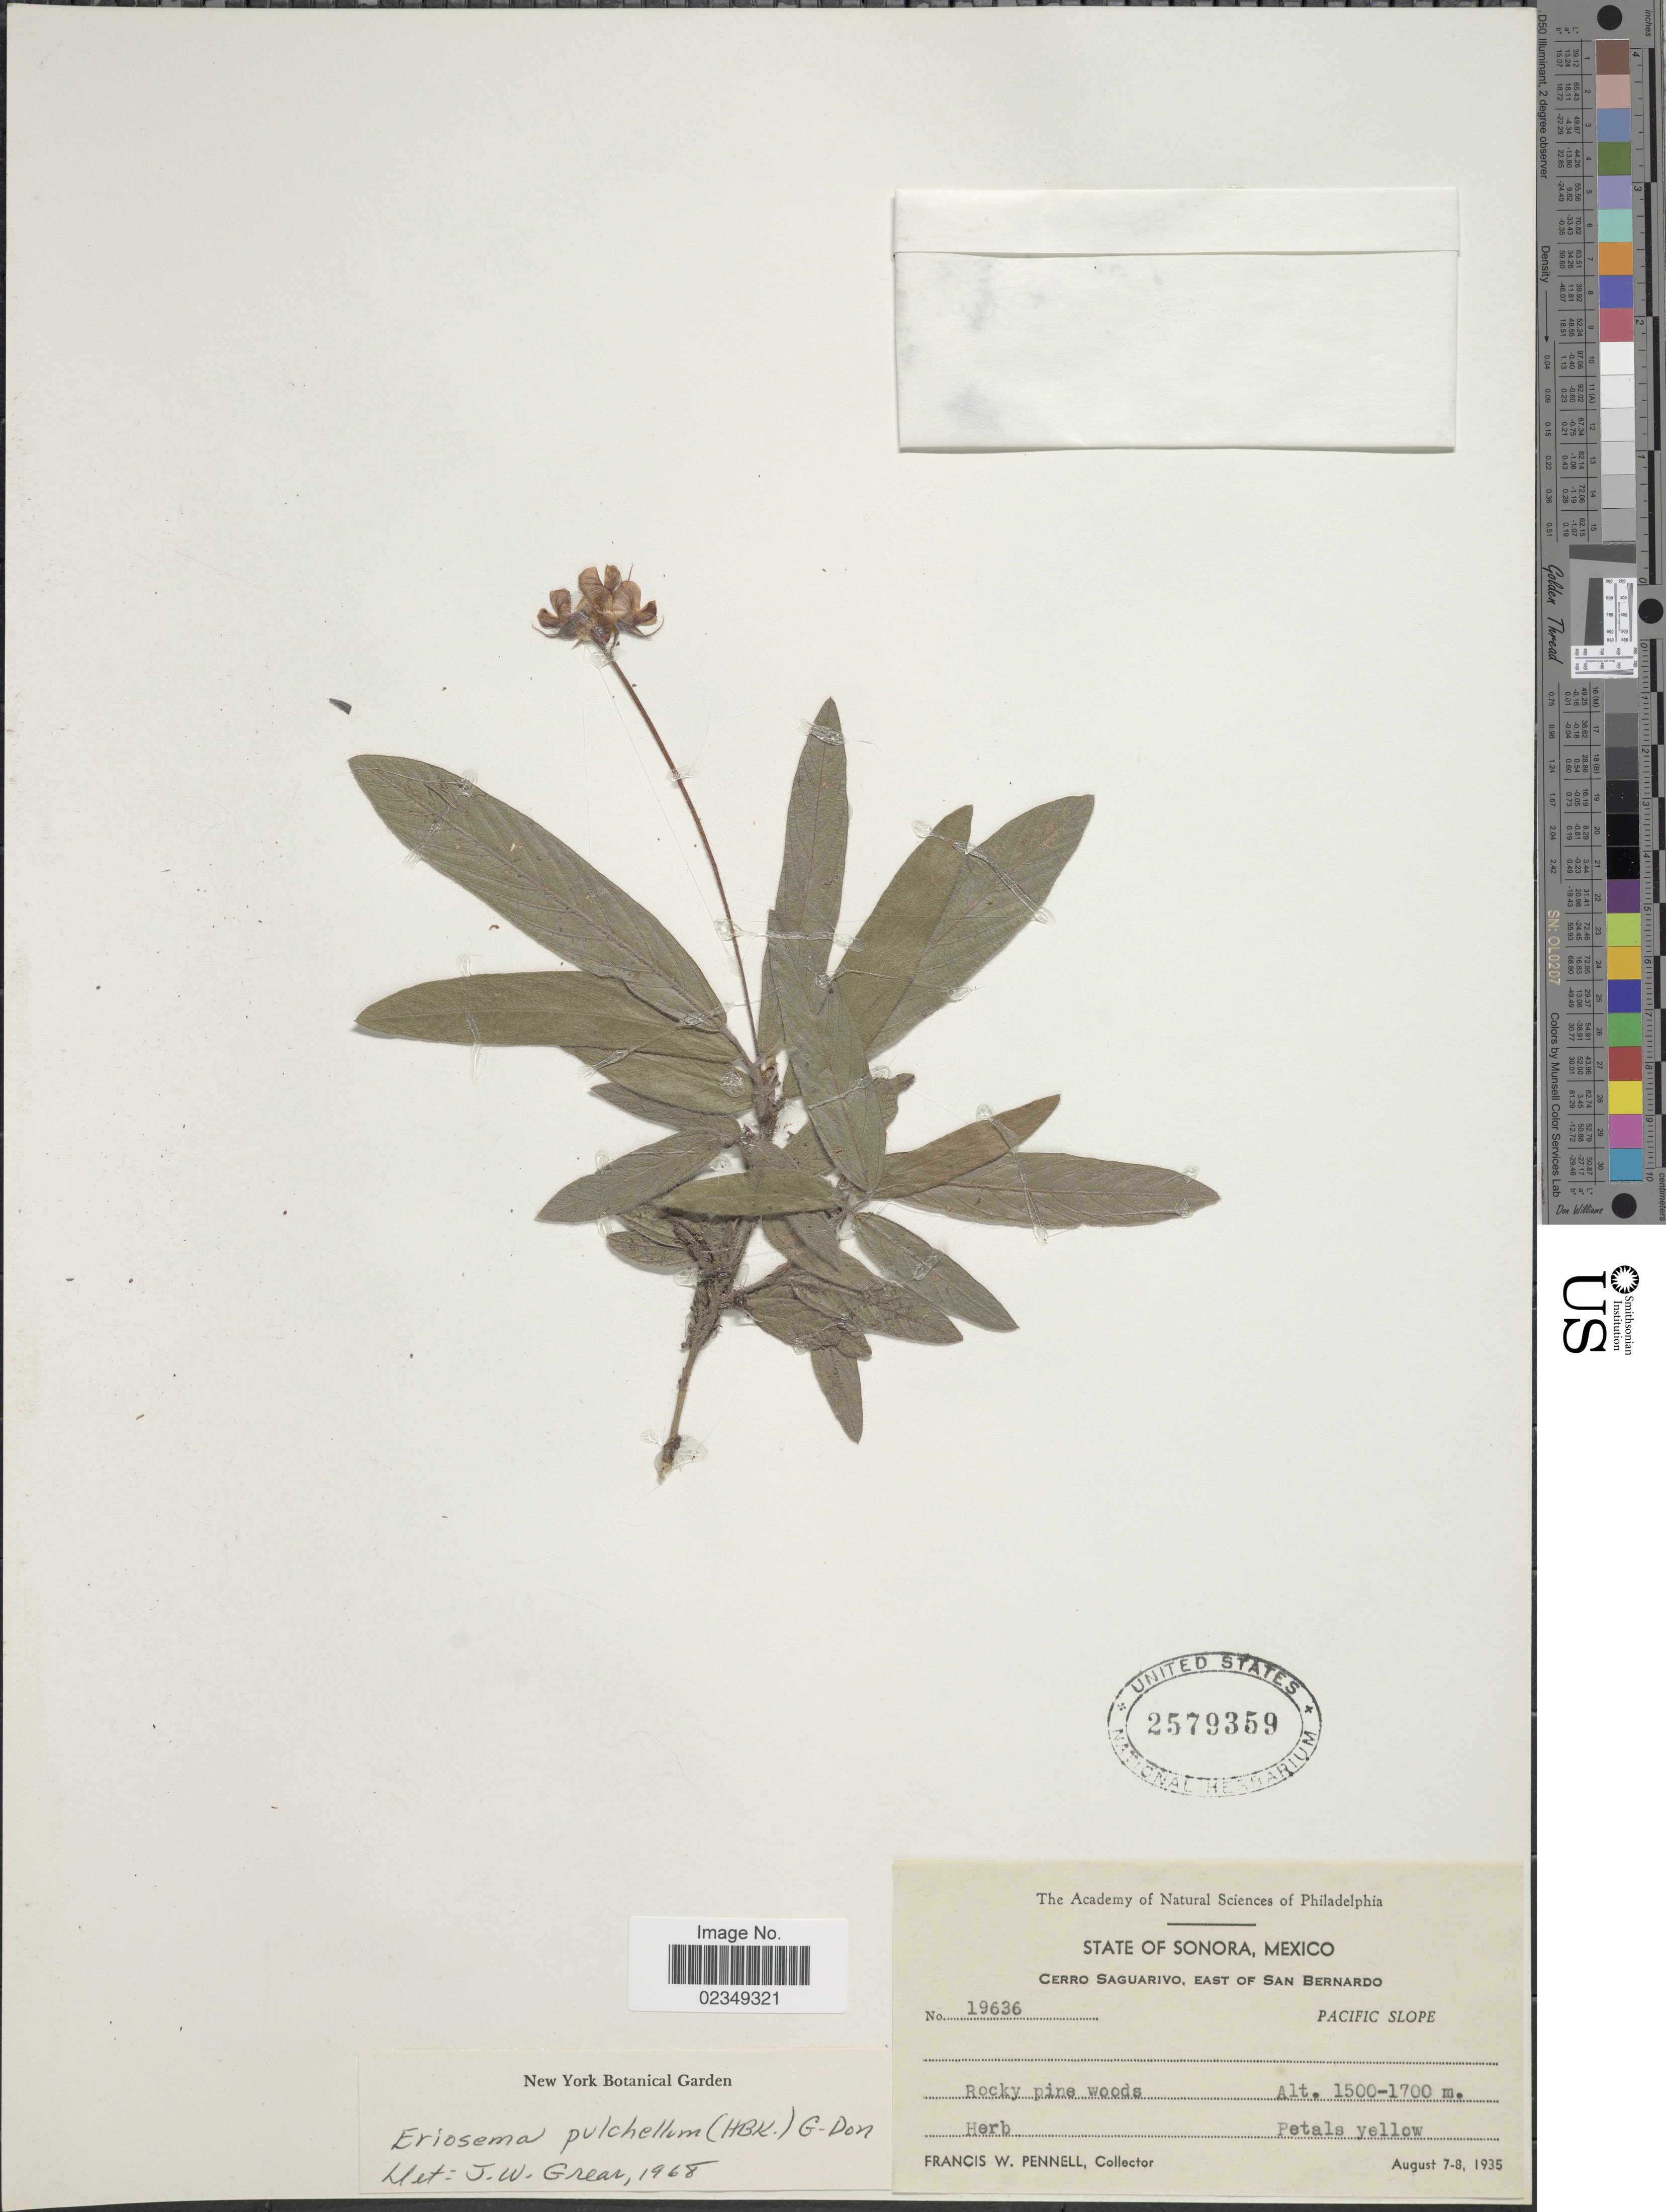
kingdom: Plantae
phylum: Tracheophyta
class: Magnoliopsida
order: Fabales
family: Fabaceae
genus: Eriosema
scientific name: Eriosema pulchellum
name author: (Kunth) G. Don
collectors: F. W. Pennell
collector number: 19636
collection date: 1935-08-07/1935-08-08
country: Mexico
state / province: Sonora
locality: Cerro Saguarivo, East of San Bernardo. Pacific Slope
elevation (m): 1500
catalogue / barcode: US 2579359